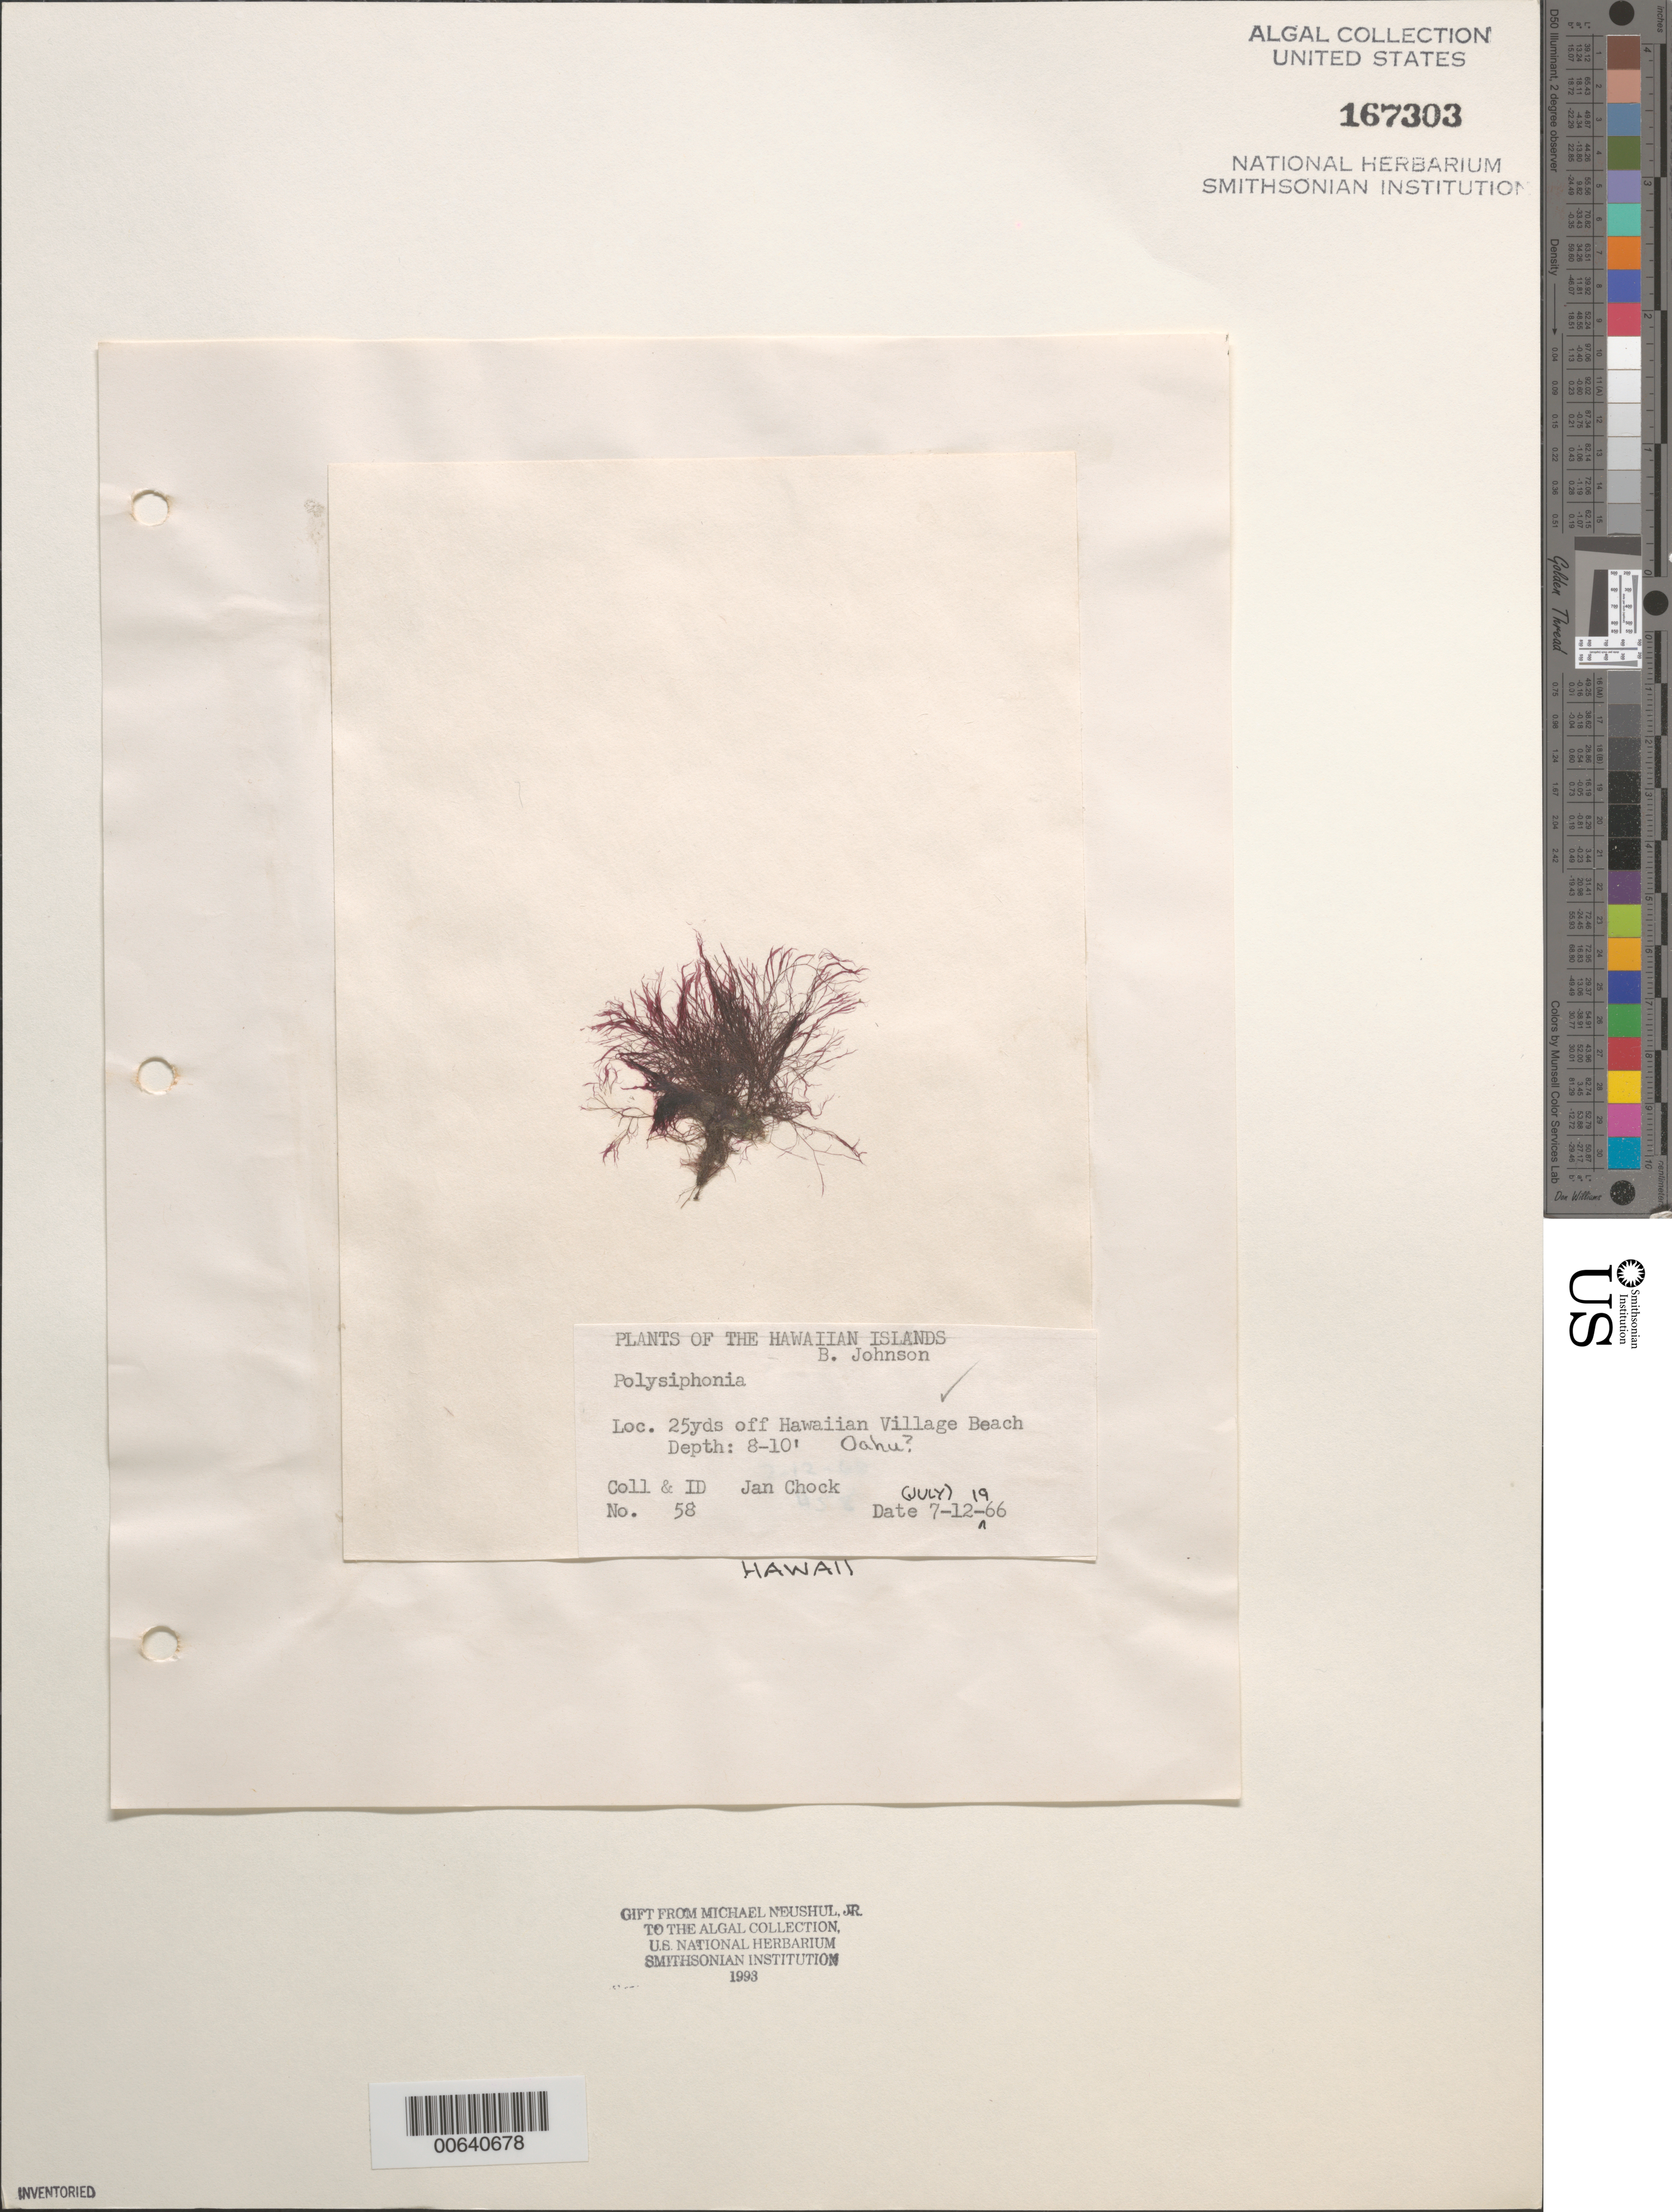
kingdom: Plantae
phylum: Rhodophyta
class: Florideophyceae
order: Ceramiales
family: Rhodomelaceae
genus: Polysiphonia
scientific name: Polysiphonia sp.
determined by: Chock, Jan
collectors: J. Chock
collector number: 58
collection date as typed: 12 Jul 1966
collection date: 1966-07-12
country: United States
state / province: Hawaii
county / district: Honolulu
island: Oahu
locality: Off Hawaiian Village Beach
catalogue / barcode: US 167303